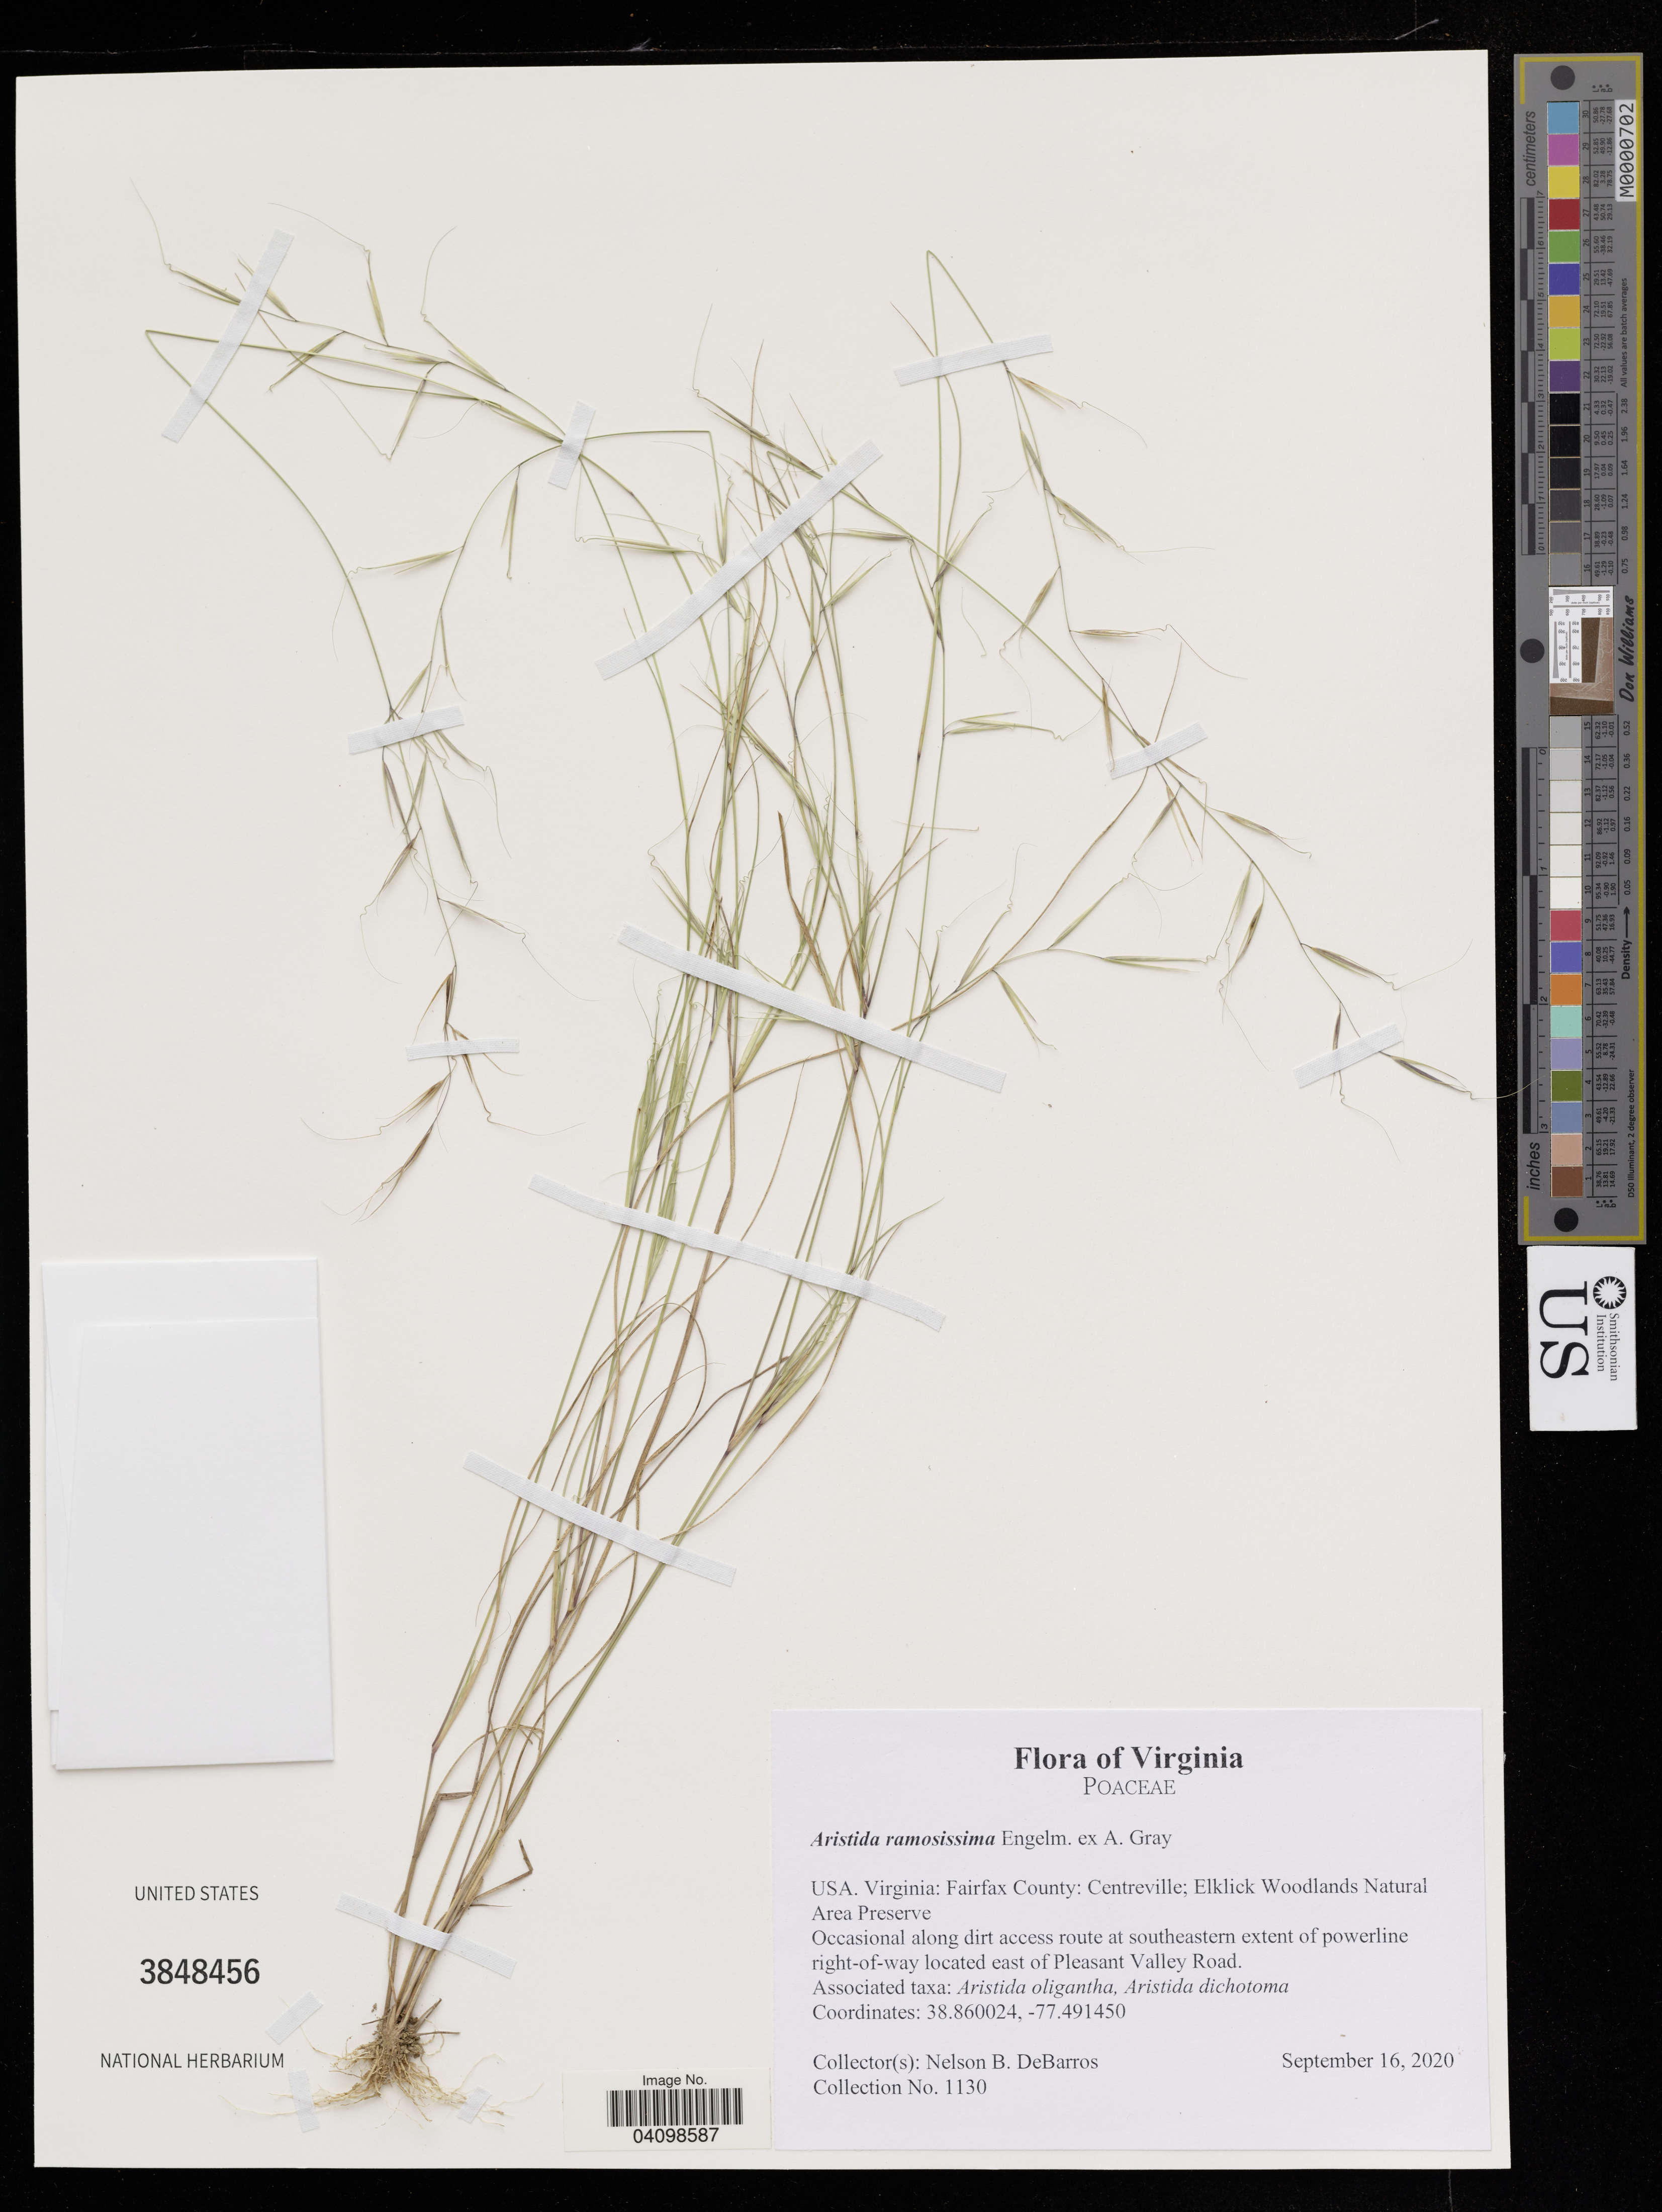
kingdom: Plantae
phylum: Tracheophyta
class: Liliopsida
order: Poales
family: Poaceae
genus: Aristida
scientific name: Aristida ramosissima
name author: Engelm. ex A. Gray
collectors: N. DeBarros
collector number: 1130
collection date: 2020-09-16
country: United States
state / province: Virginia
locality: Fairfax County: Centreville; Elklick Woodlands Natural Area Preserve.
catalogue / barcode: US 3848456